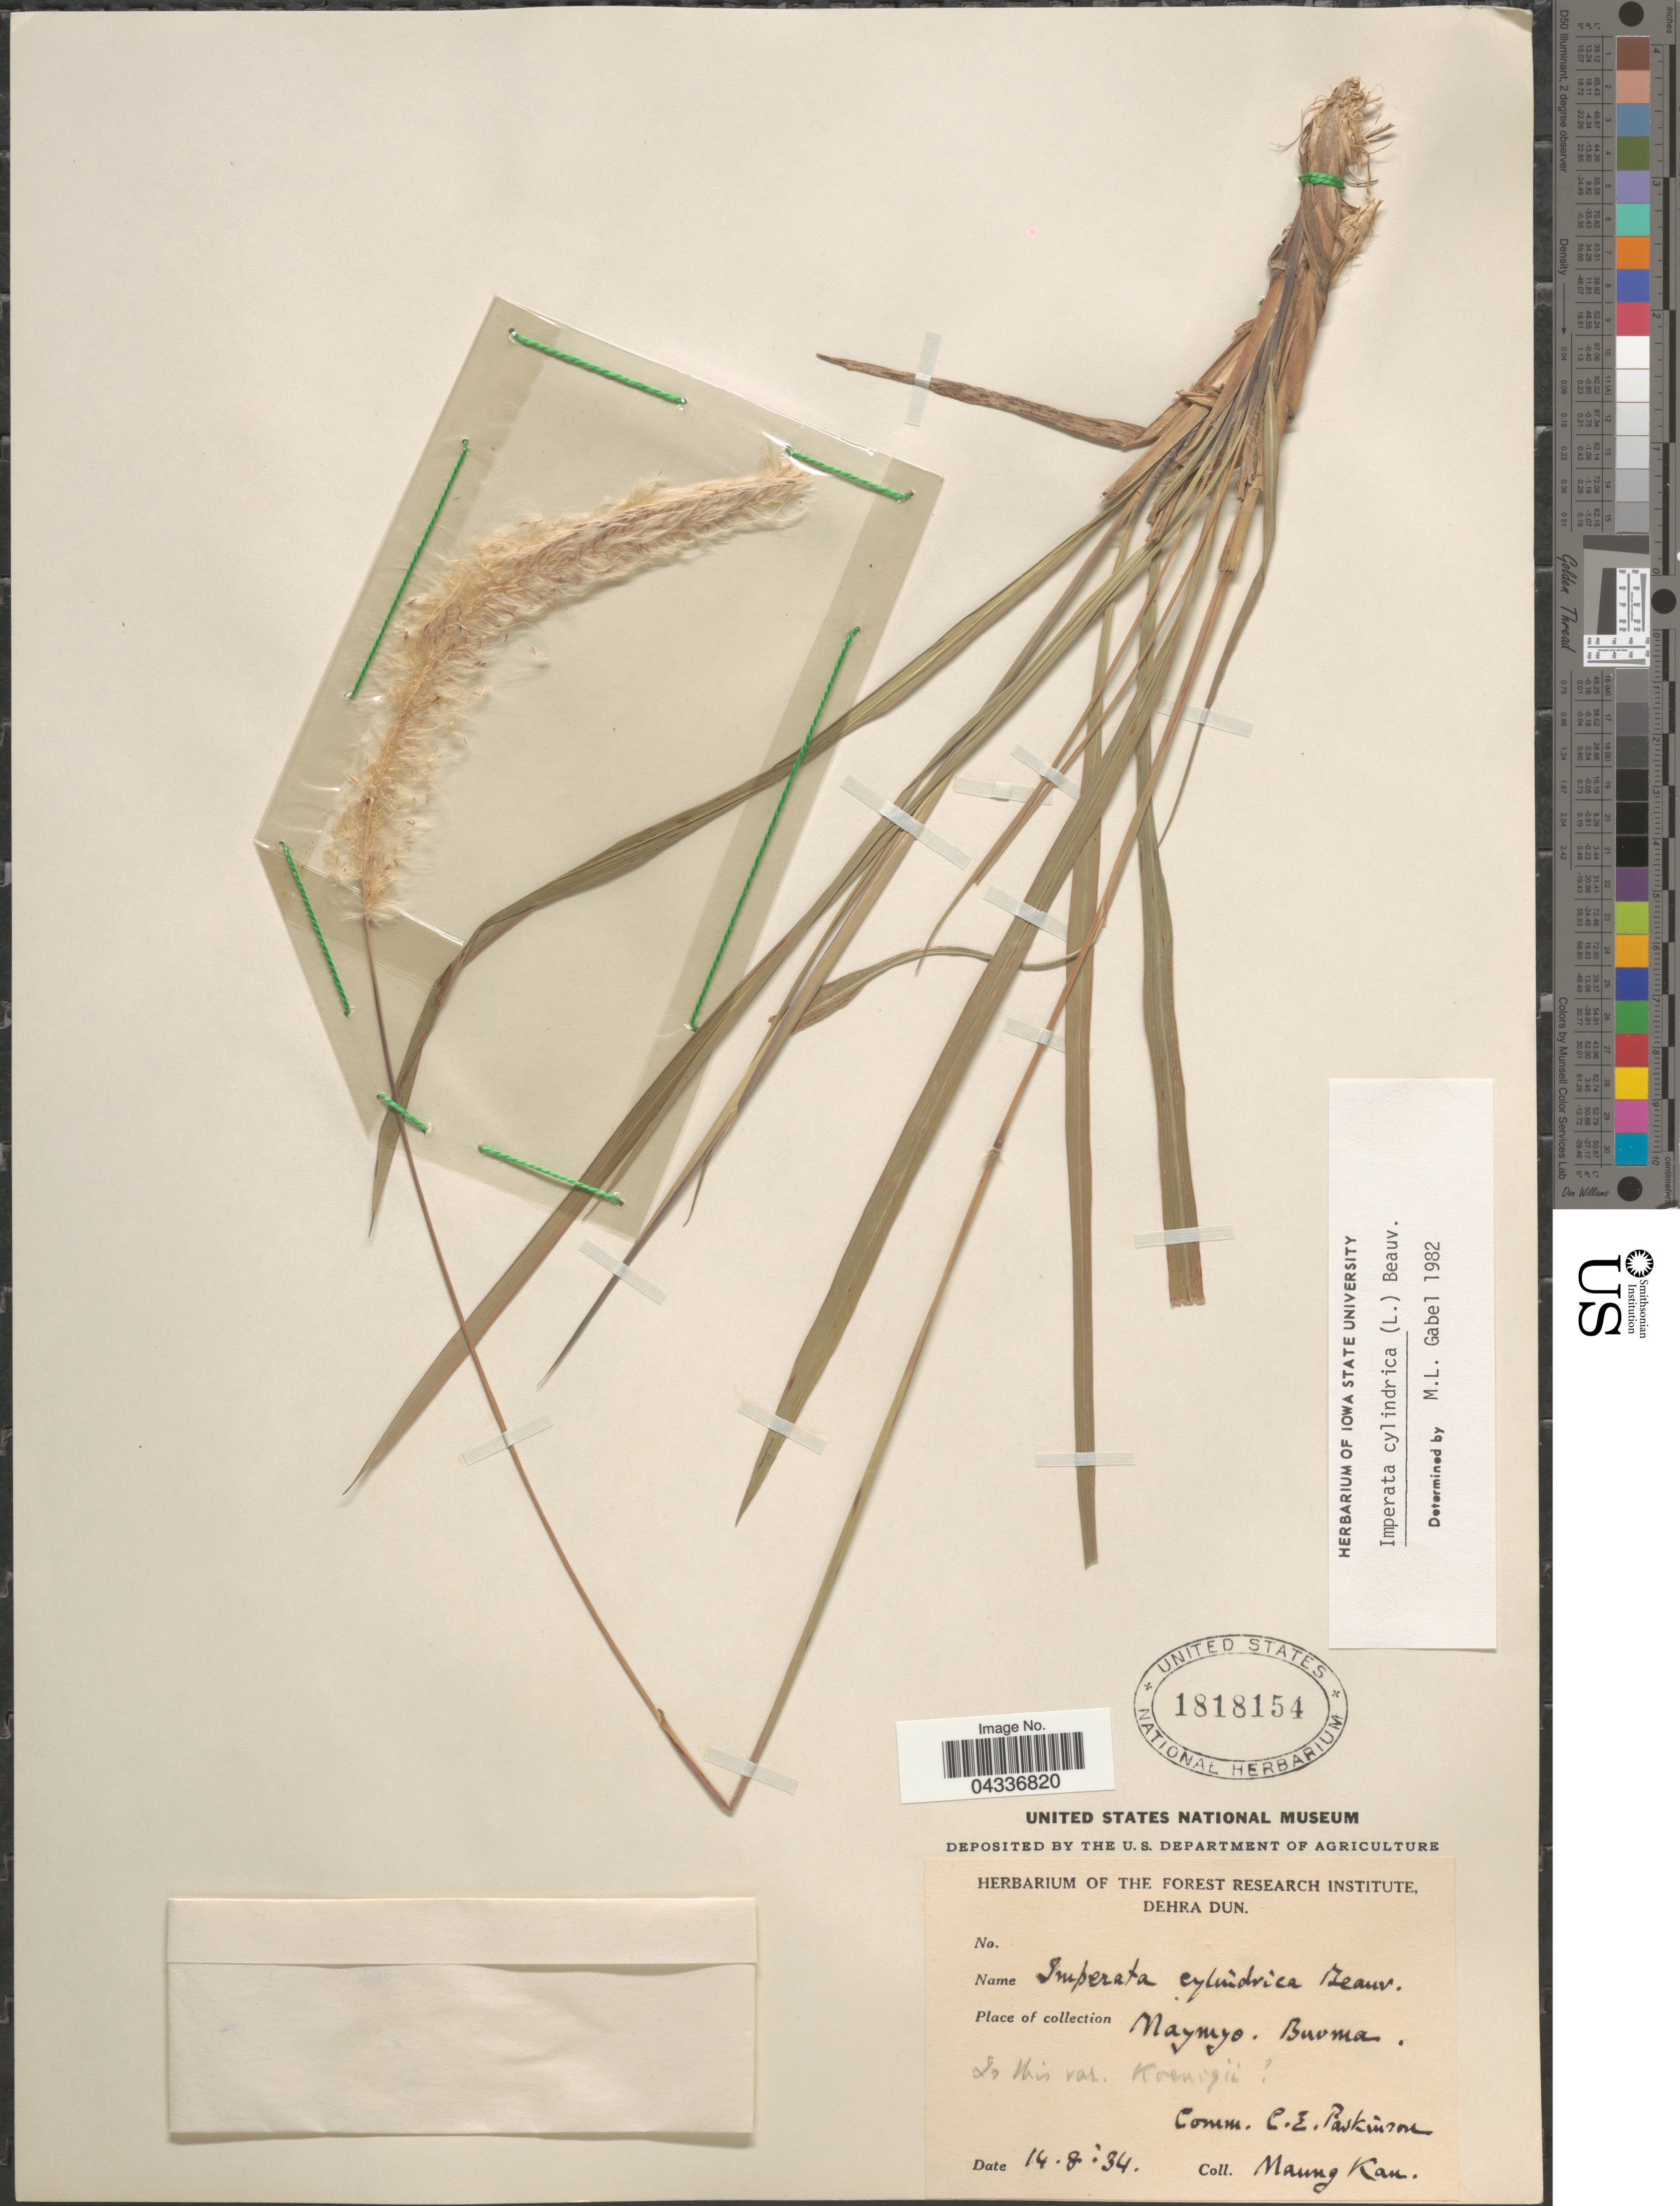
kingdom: Plantae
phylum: Tracheophyta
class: Liliopsida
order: Poales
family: Poaceae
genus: Imperata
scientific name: Imperata cylindrica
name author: (L.) P. Beauv.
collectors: Kan, M.G.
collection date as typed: Transcribed d/m/y: 14/8/34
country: Myanmar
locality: Naymyo. Burma.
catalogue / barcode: US 1818154